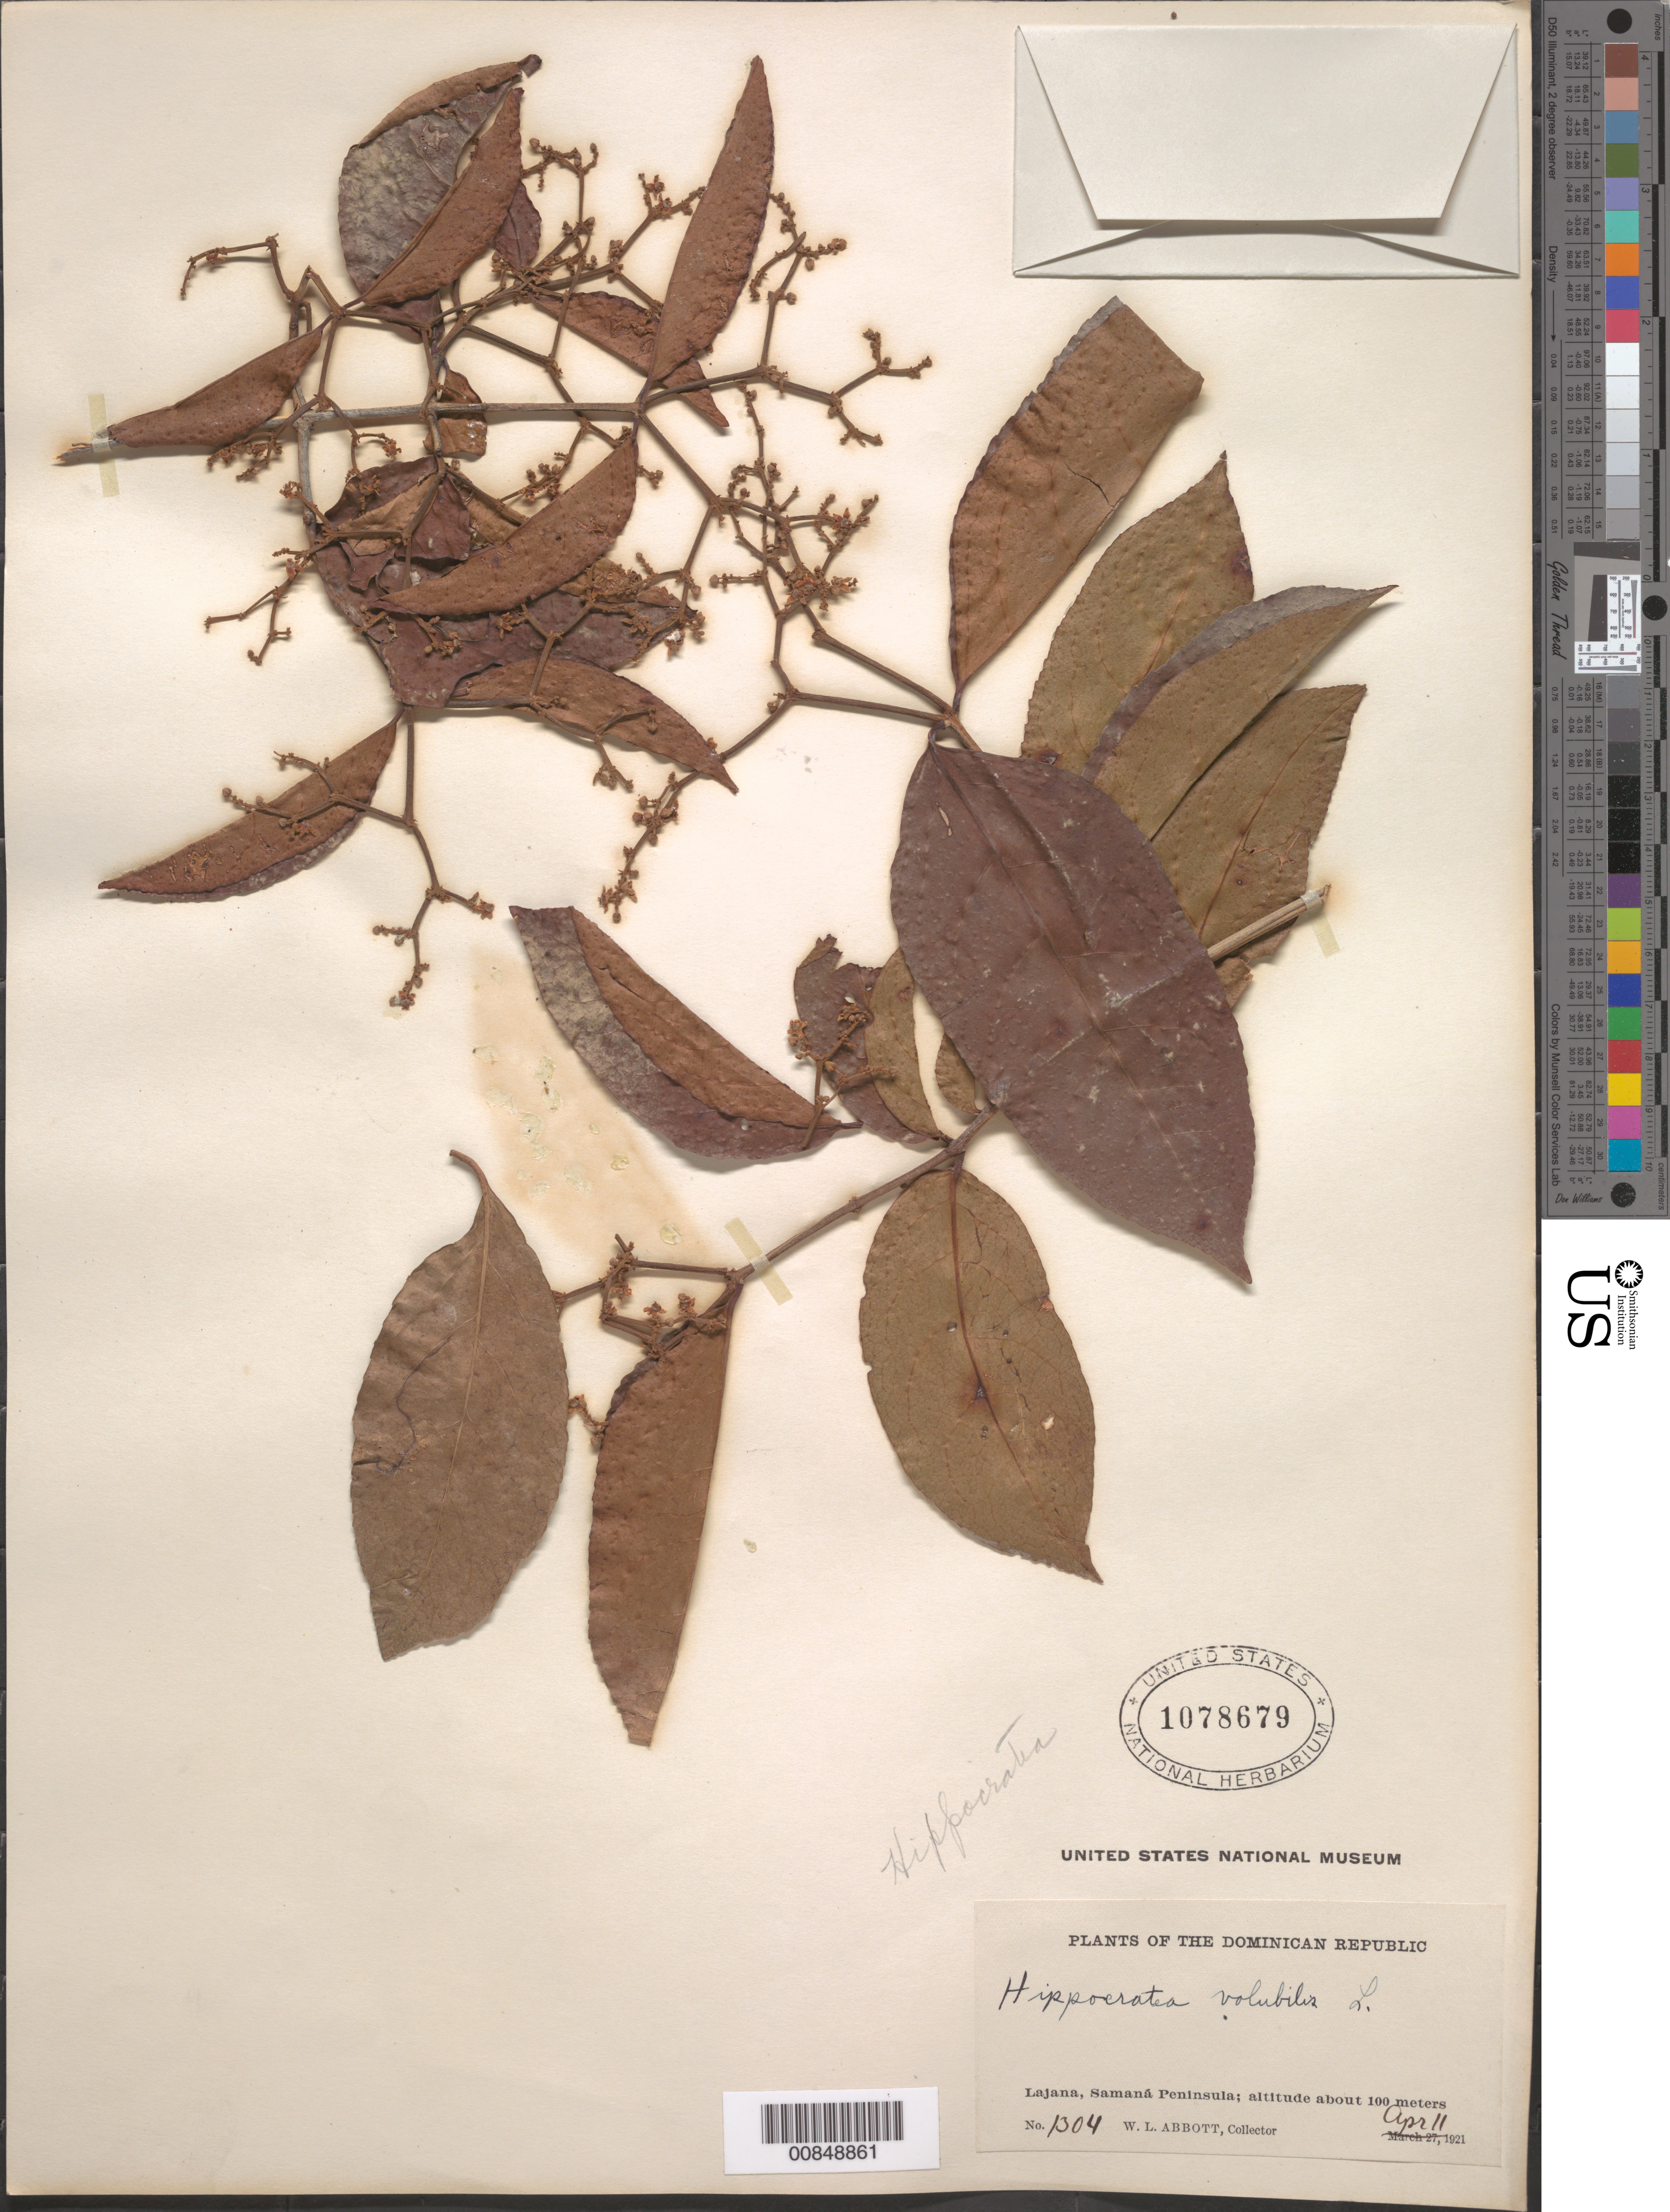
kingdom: Plantae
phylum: Tracheophyta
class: Magnoliopsida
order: Celastrales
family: Celastraceae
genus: Hippocratea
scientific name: Hippocratea volubilis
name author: L.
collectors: W. L. Abbott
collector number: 1304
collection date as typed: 11 Apr 1921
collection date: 1921-04-11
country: Dominican Republic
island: Hispaniola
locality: Lajana, Samaná Peninsula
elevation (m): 100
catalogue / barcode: US 1078679